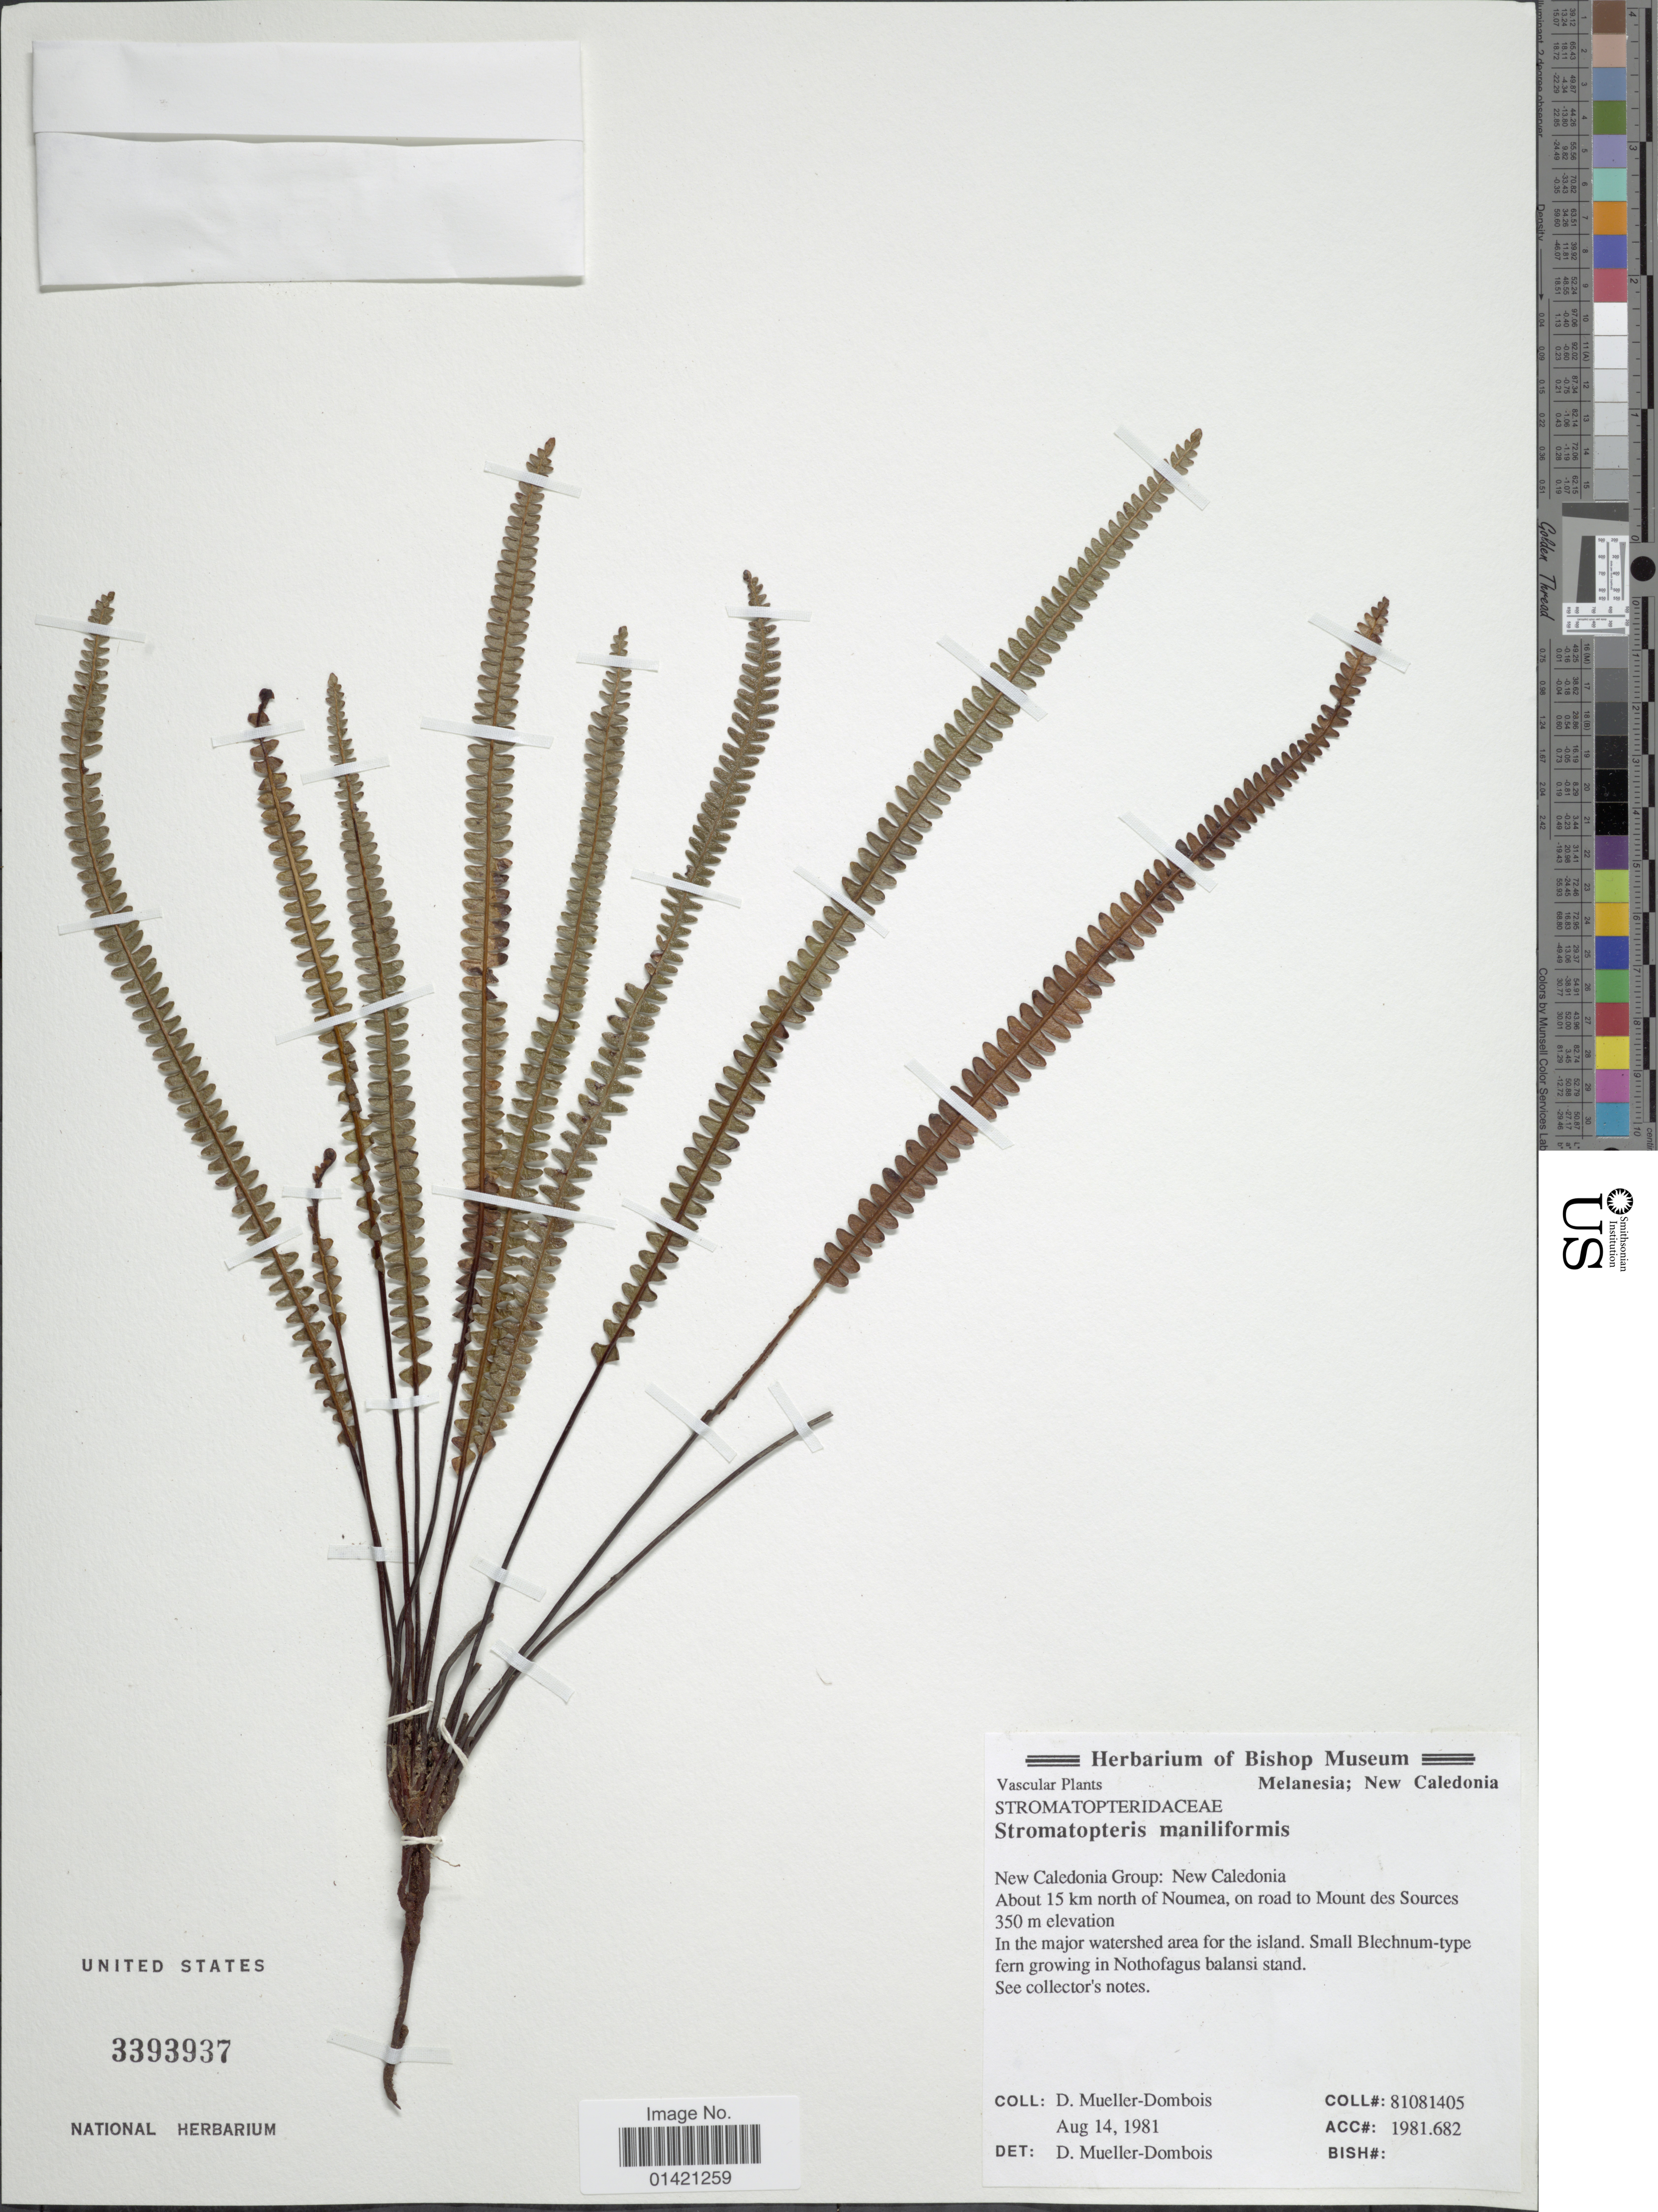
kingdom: Plantae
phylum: Tracheophyta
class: Polypodiopsida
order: Gleicheniales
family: Gleicheniaceae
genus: Stromatopteris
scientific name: Stromatopteris moniliformis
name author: Mett.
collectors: D. Mueller-Dombois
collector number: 81081405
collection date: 1981-08-14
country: New Caledonia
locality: About 15 km north of Noumea, on road to Mount des Sources.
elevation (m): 350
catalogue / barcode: US 3393937